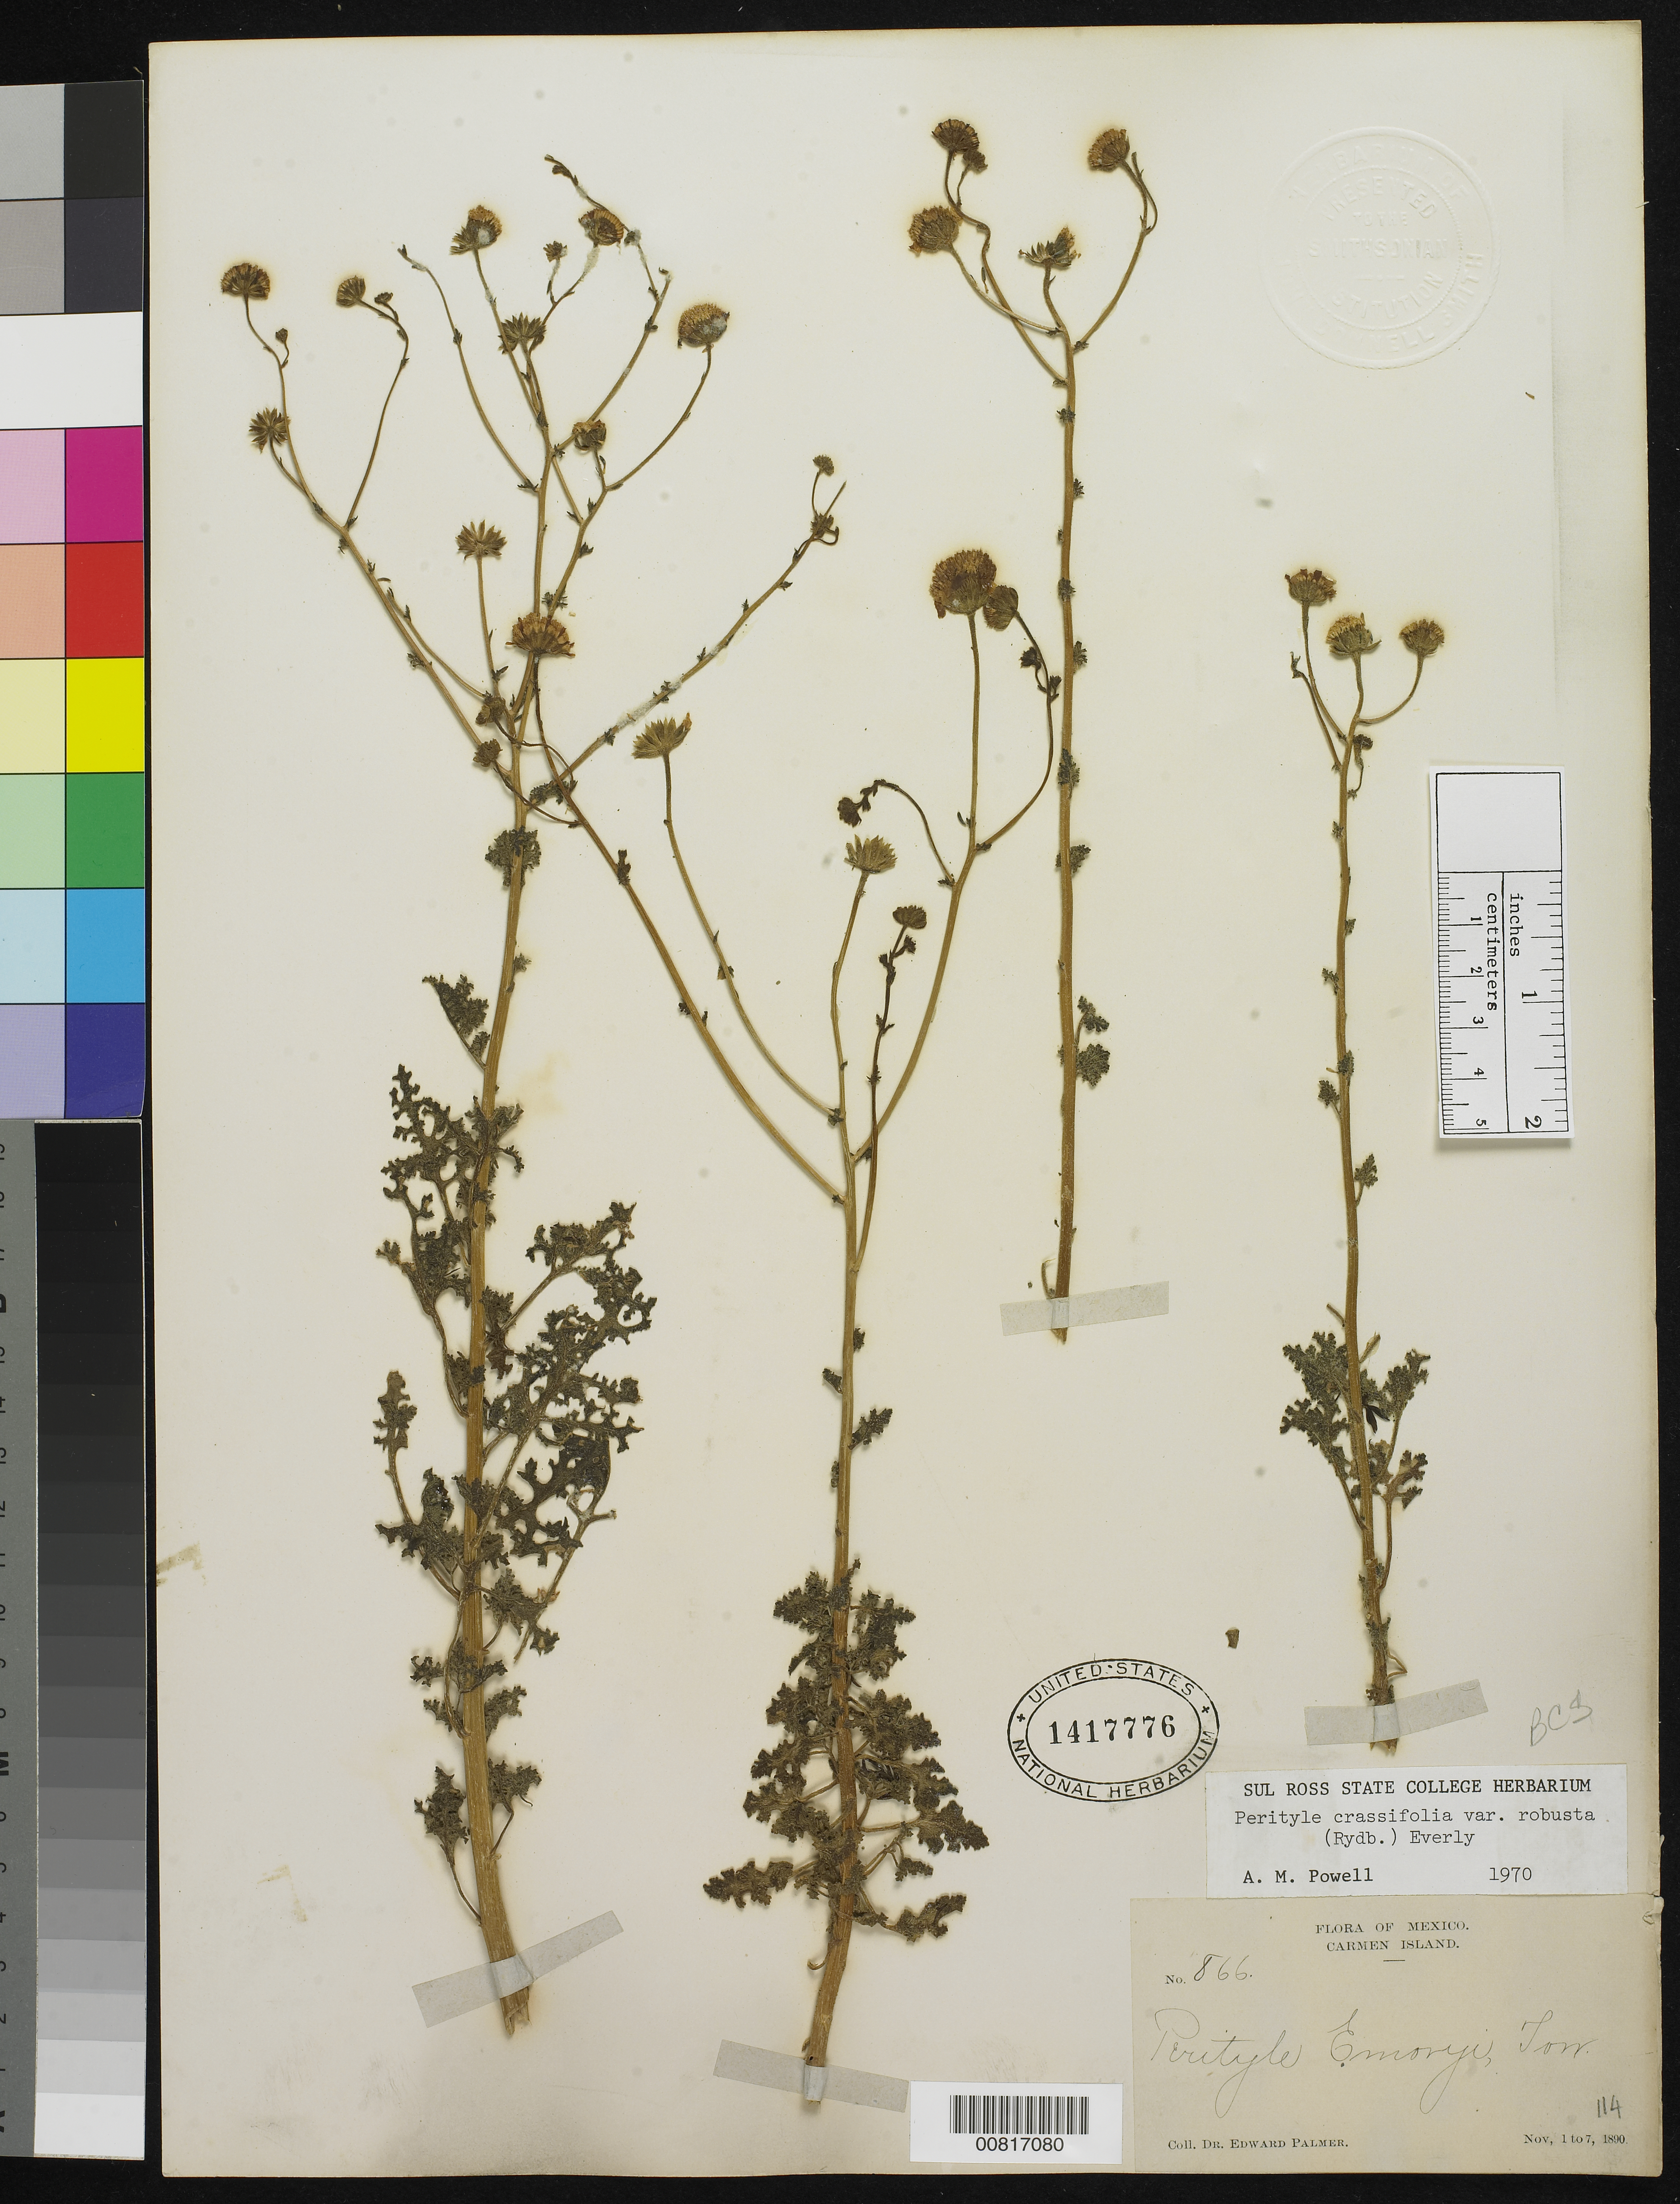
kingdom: Plantae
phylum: Tracheophyta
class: Magnoliopsida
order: Asterales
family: Asteraceae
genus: Perityle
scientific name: Perityle crassifolia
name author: Brandegee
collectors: E. Palmer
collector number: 866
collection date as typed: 01 Nov 1890 to 07 Nov 1890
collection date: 1890-11-01/1890-11-07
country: Mexico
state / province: Baja California Sur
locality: Carmen Island, Baja California Sur.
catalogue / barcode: US 1417776